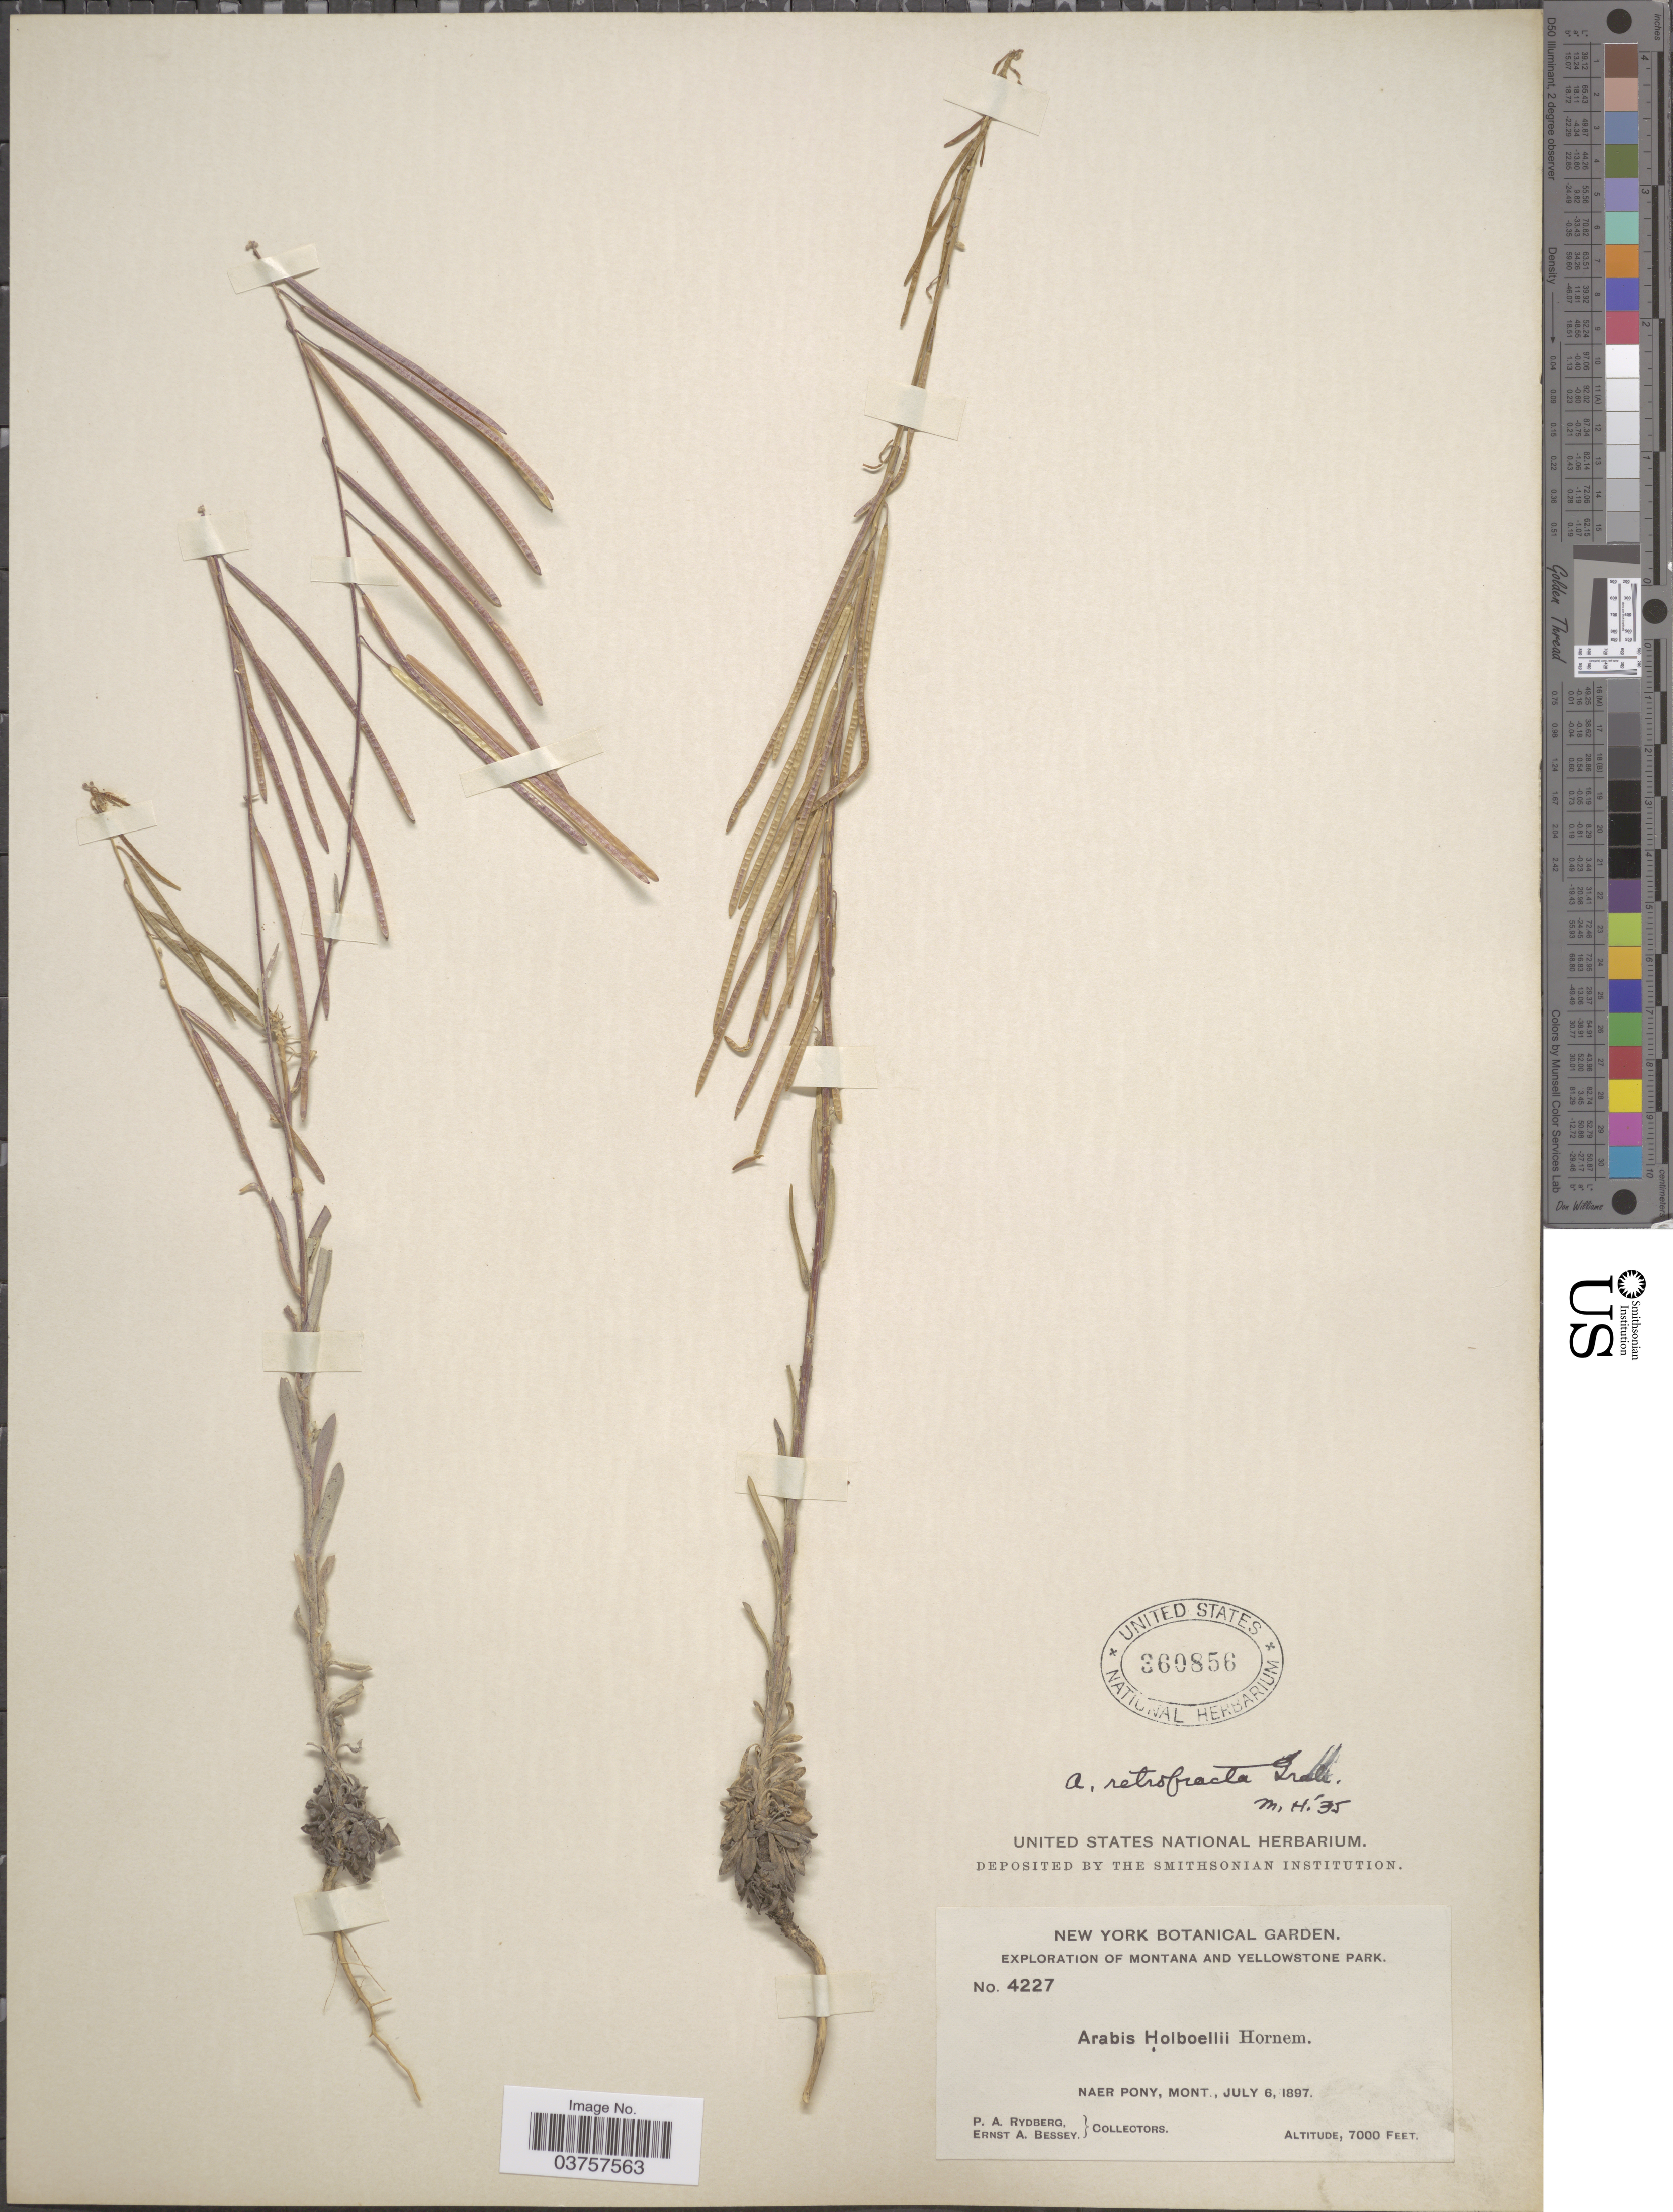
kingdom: Plantae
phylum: Tracheophyta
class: Magnoliopsida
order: Brassicales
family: Brassicaceae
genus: Arabis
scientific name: Arabis holboellii var. retrofracta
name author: Rydb.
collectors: P. A. Rydberg & E. A. Bessey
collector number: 4227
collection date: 1897-07-06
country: United States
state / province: Montana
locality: Near Pony, Mont.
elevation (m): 2134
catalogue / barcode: US 360856